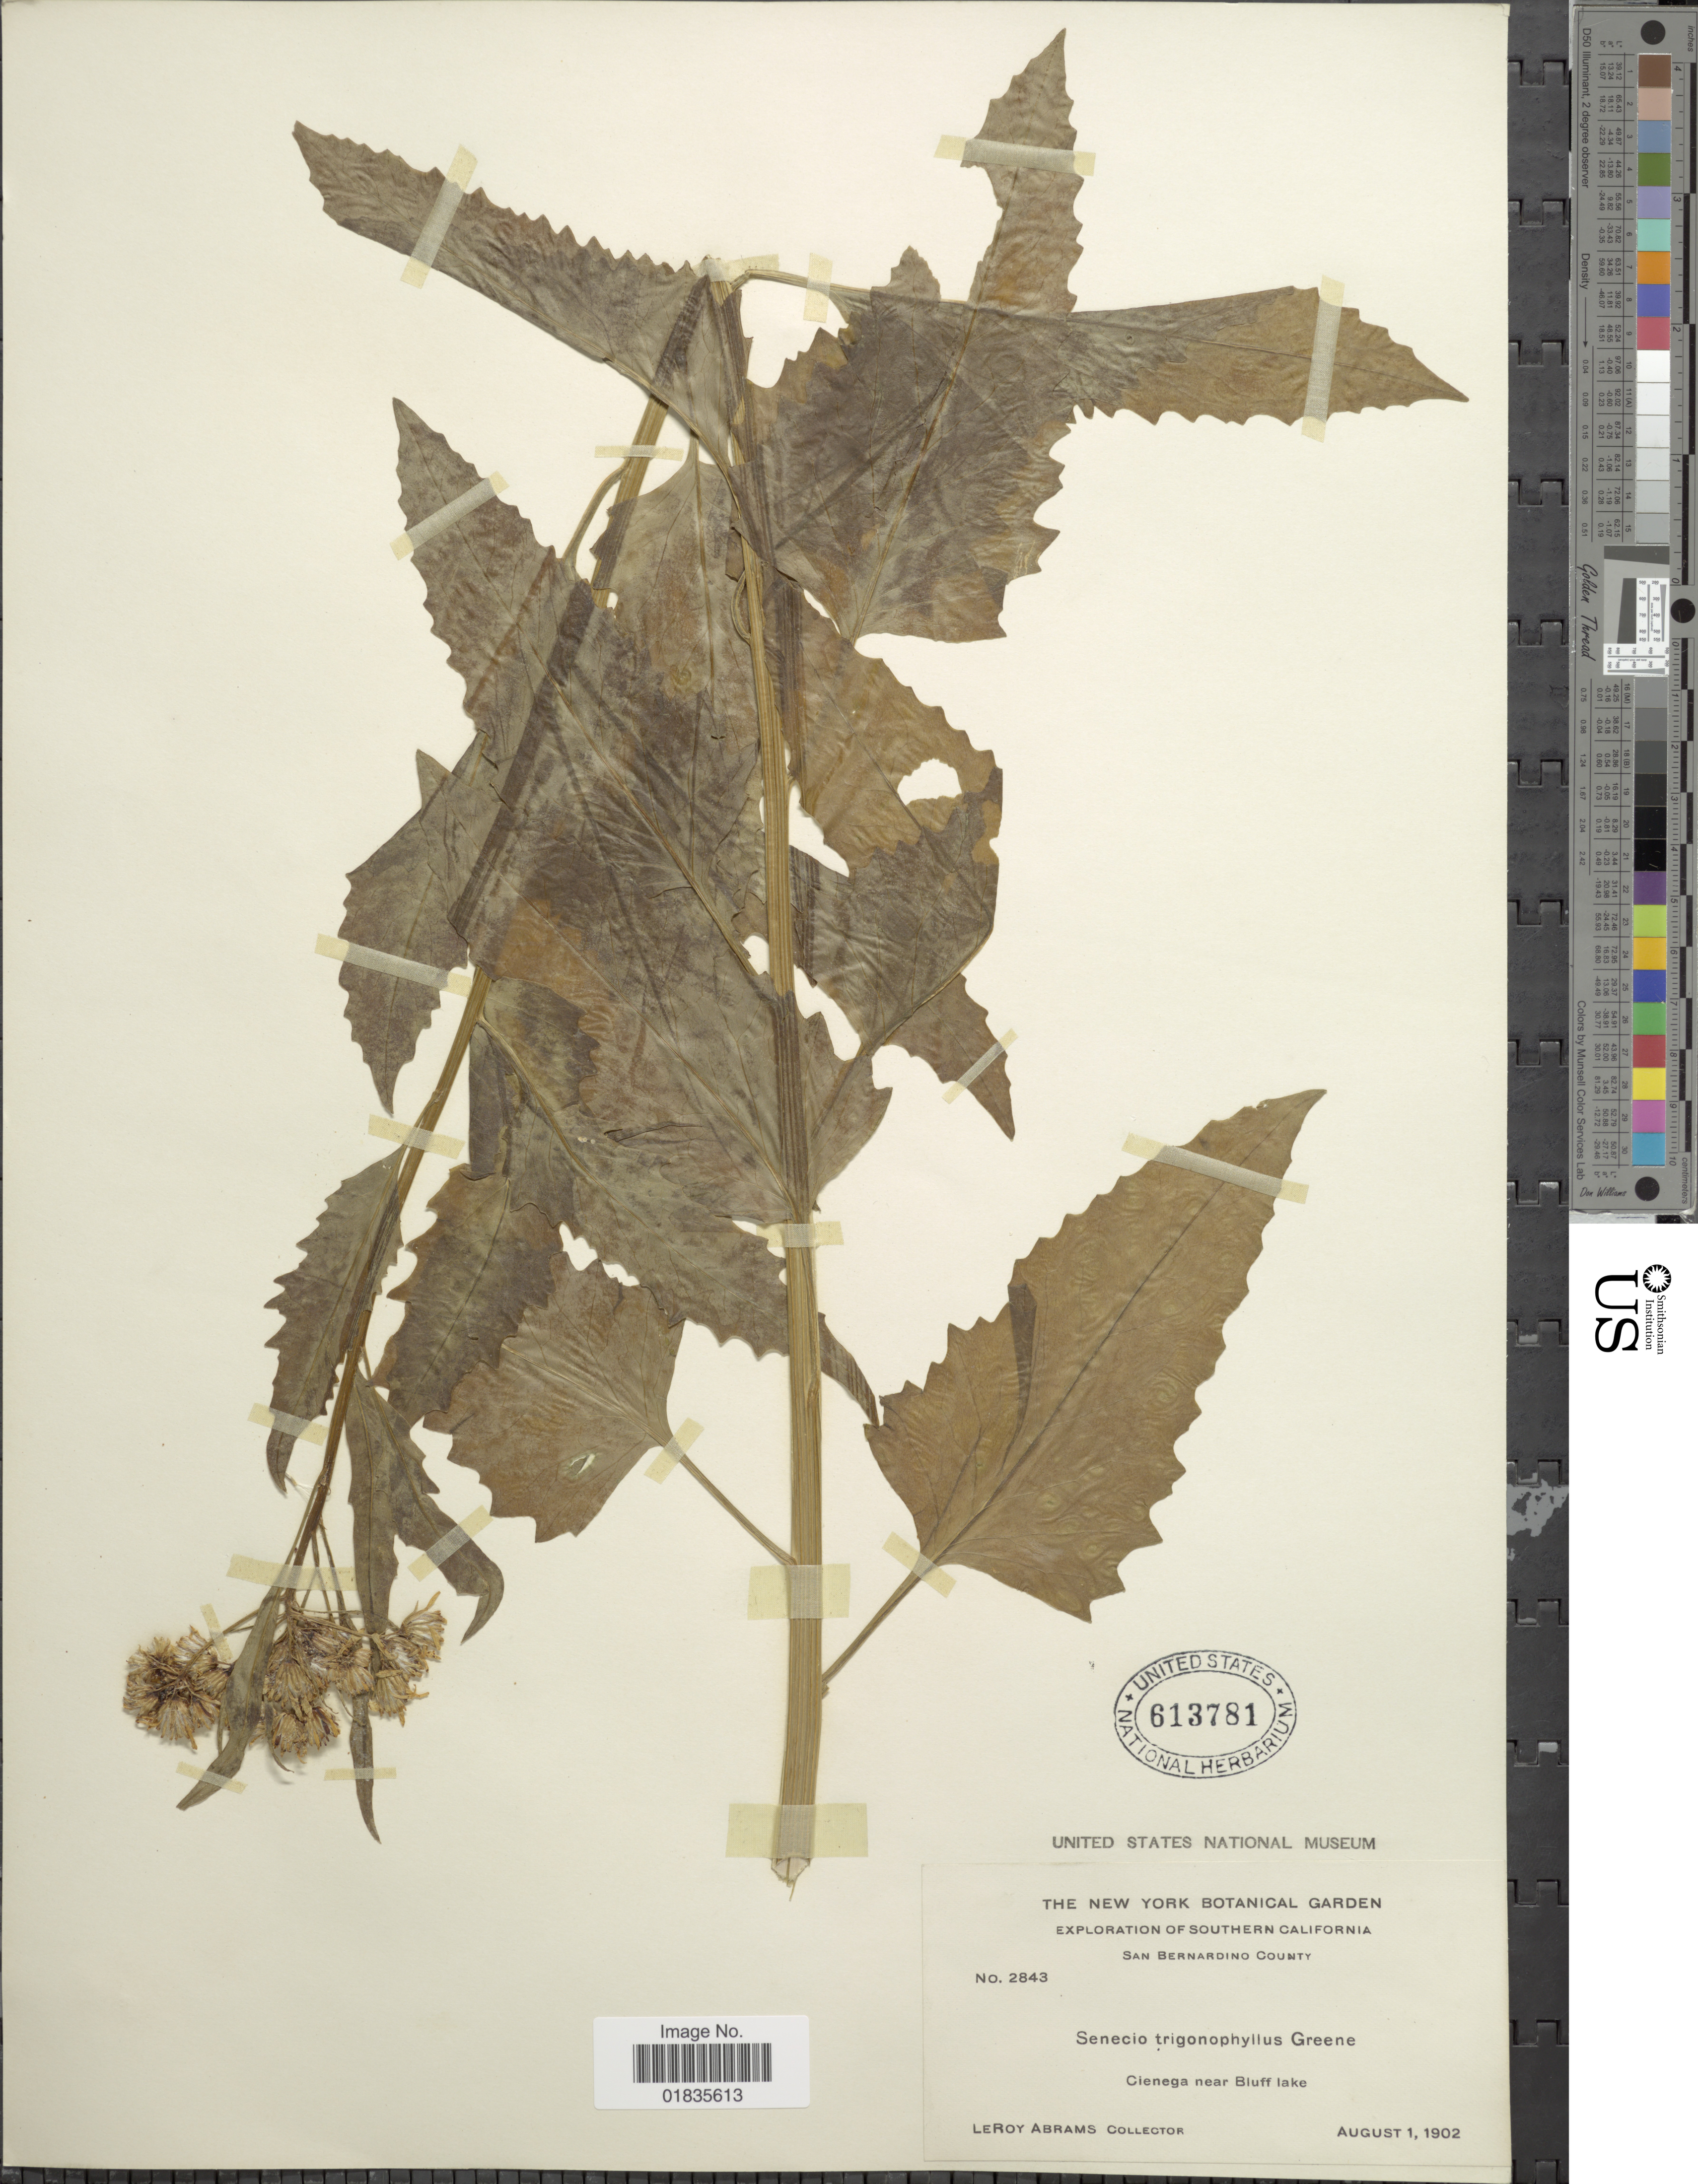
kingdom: Plantae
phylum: Tracheophyta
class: Magnoliopsida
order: Asterales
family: Asteraceae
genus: Senecio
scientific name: Senecio triangularis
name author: Hook.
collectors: L. Abrams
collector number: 2843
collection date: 1902-08-01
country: United States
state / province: California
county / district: San Bernardino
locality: Southern California, San Bernardino County, Cienega near Bluff lake.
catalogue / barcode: US 613781